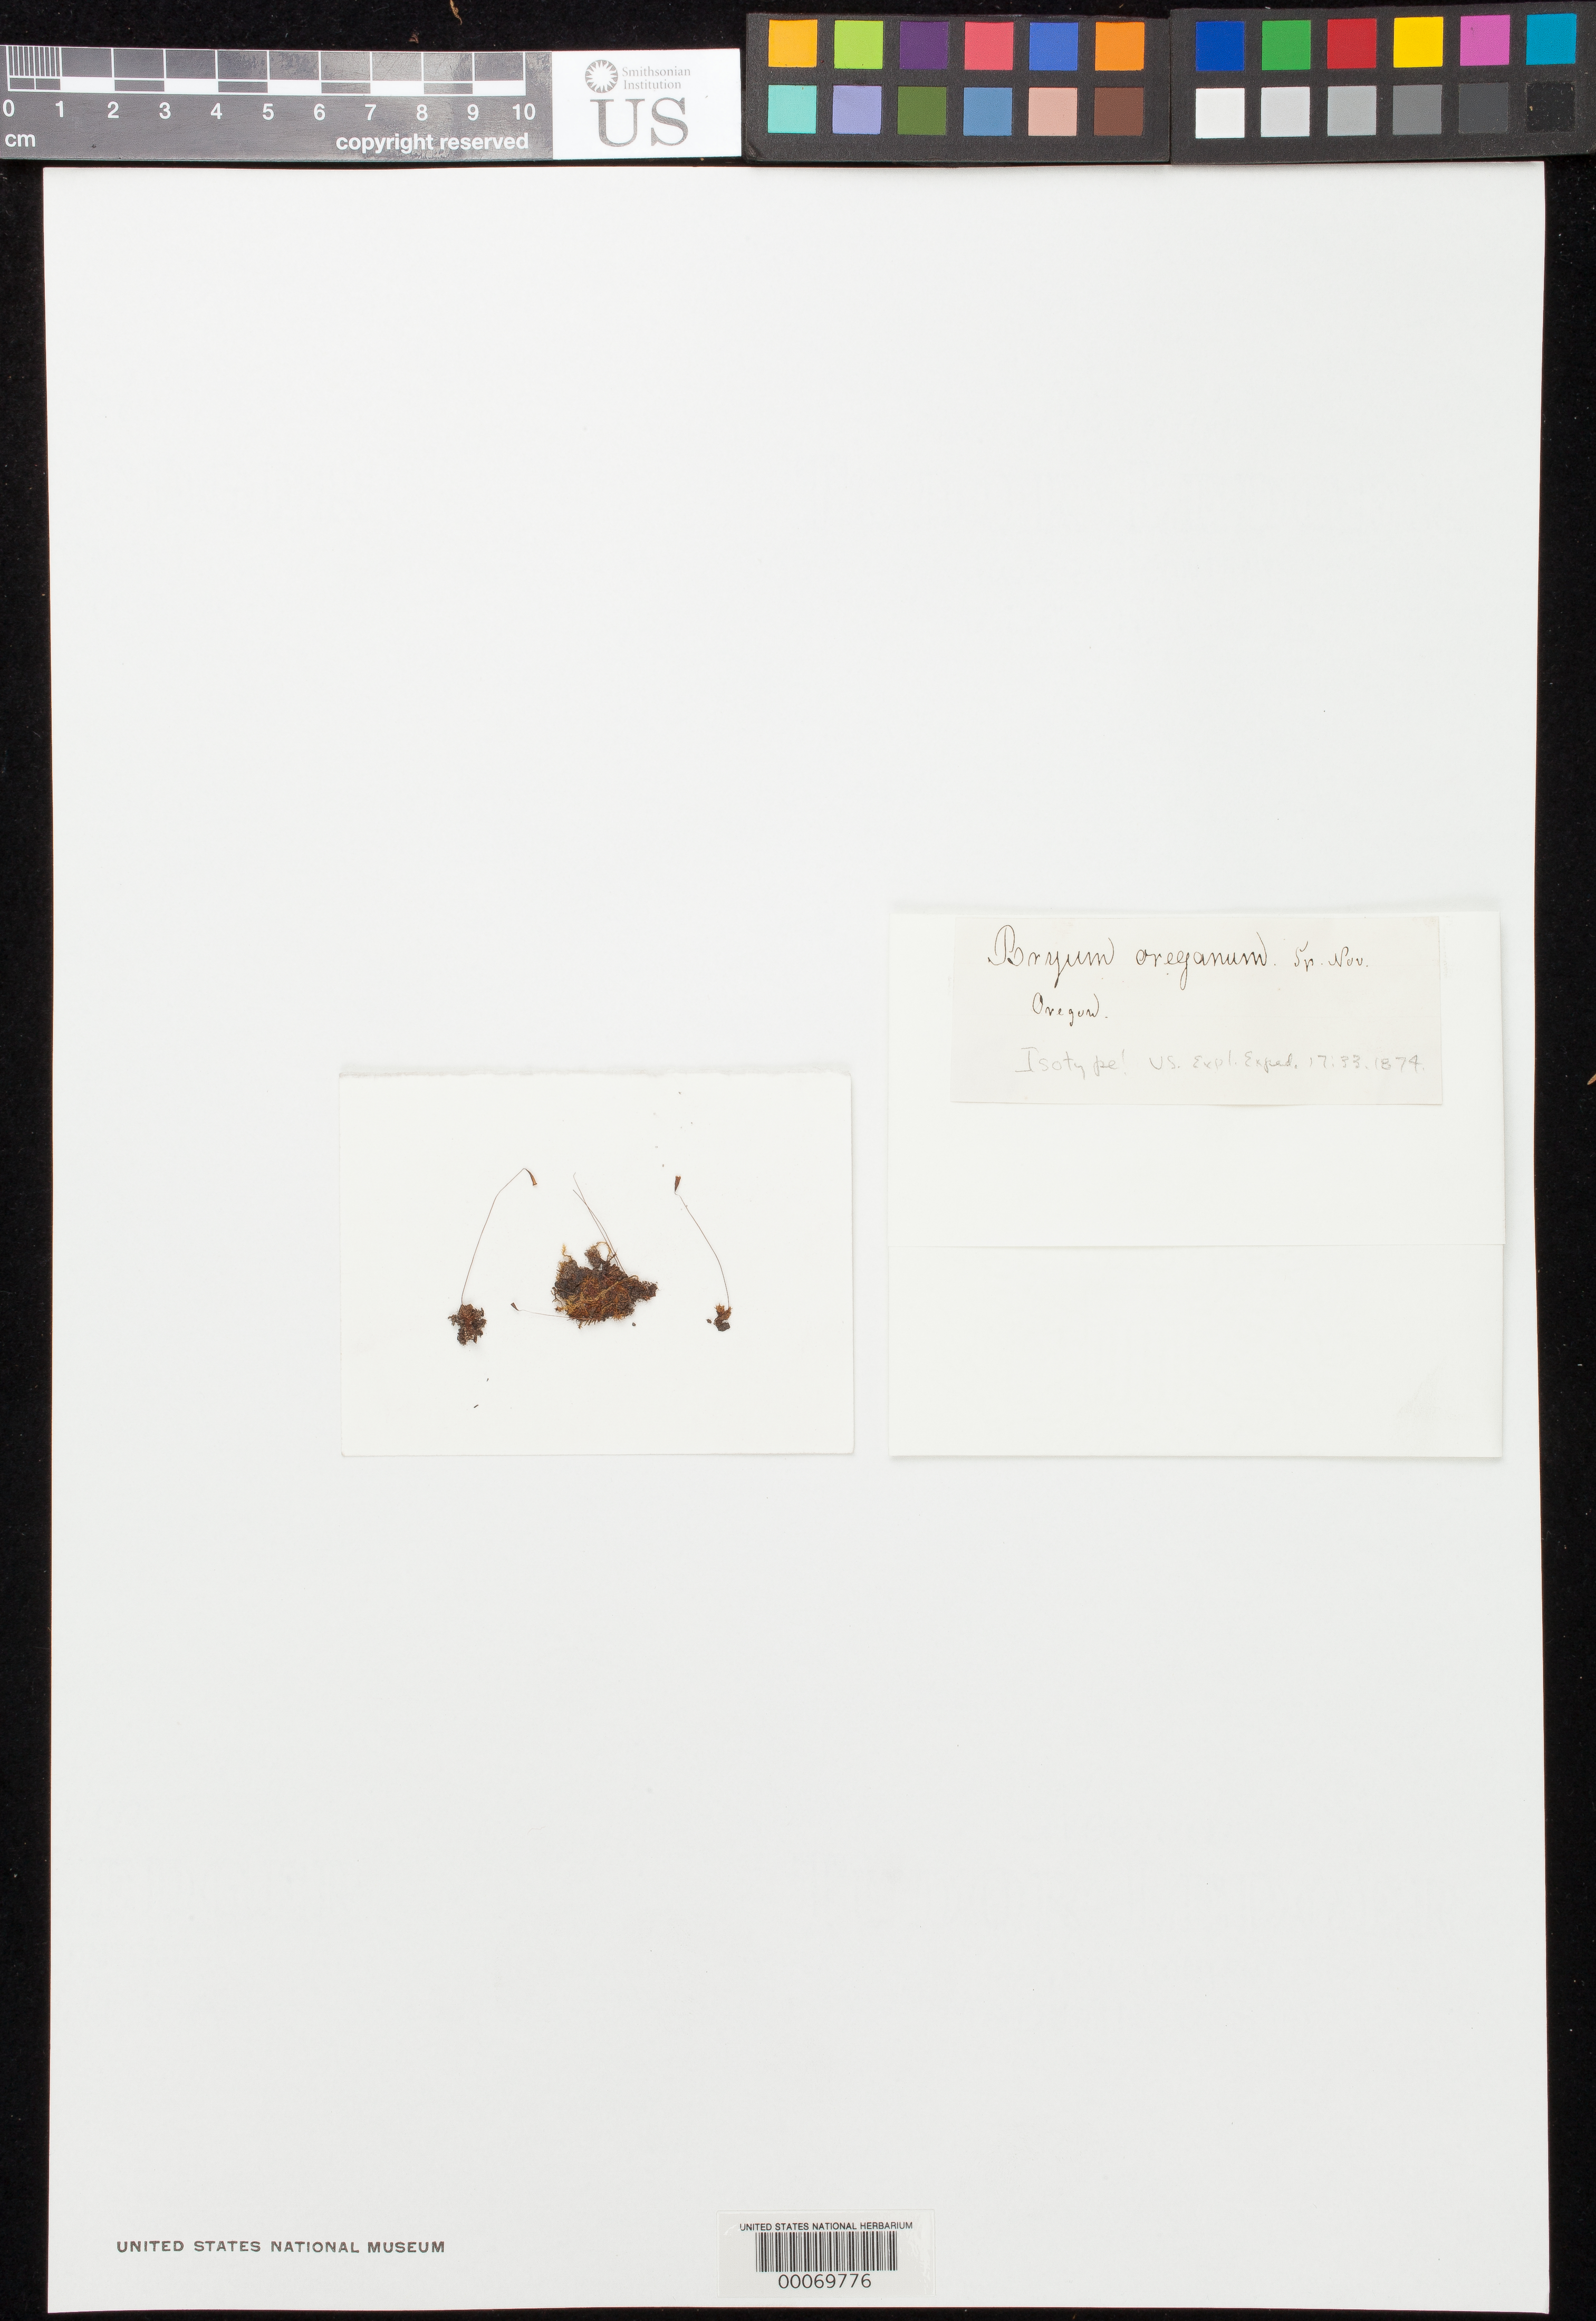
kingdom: Plantae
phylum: Bryophyta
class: Bryopsida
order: Bryales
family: Bryaceae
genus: Bryum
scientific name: Bryum oreganum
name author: Sull.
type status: Isotype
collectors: Wilkes Explor. Exped.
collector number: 87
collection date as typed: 1838 to -- --- 1842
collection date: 1838/1842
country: United States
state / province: Oregon